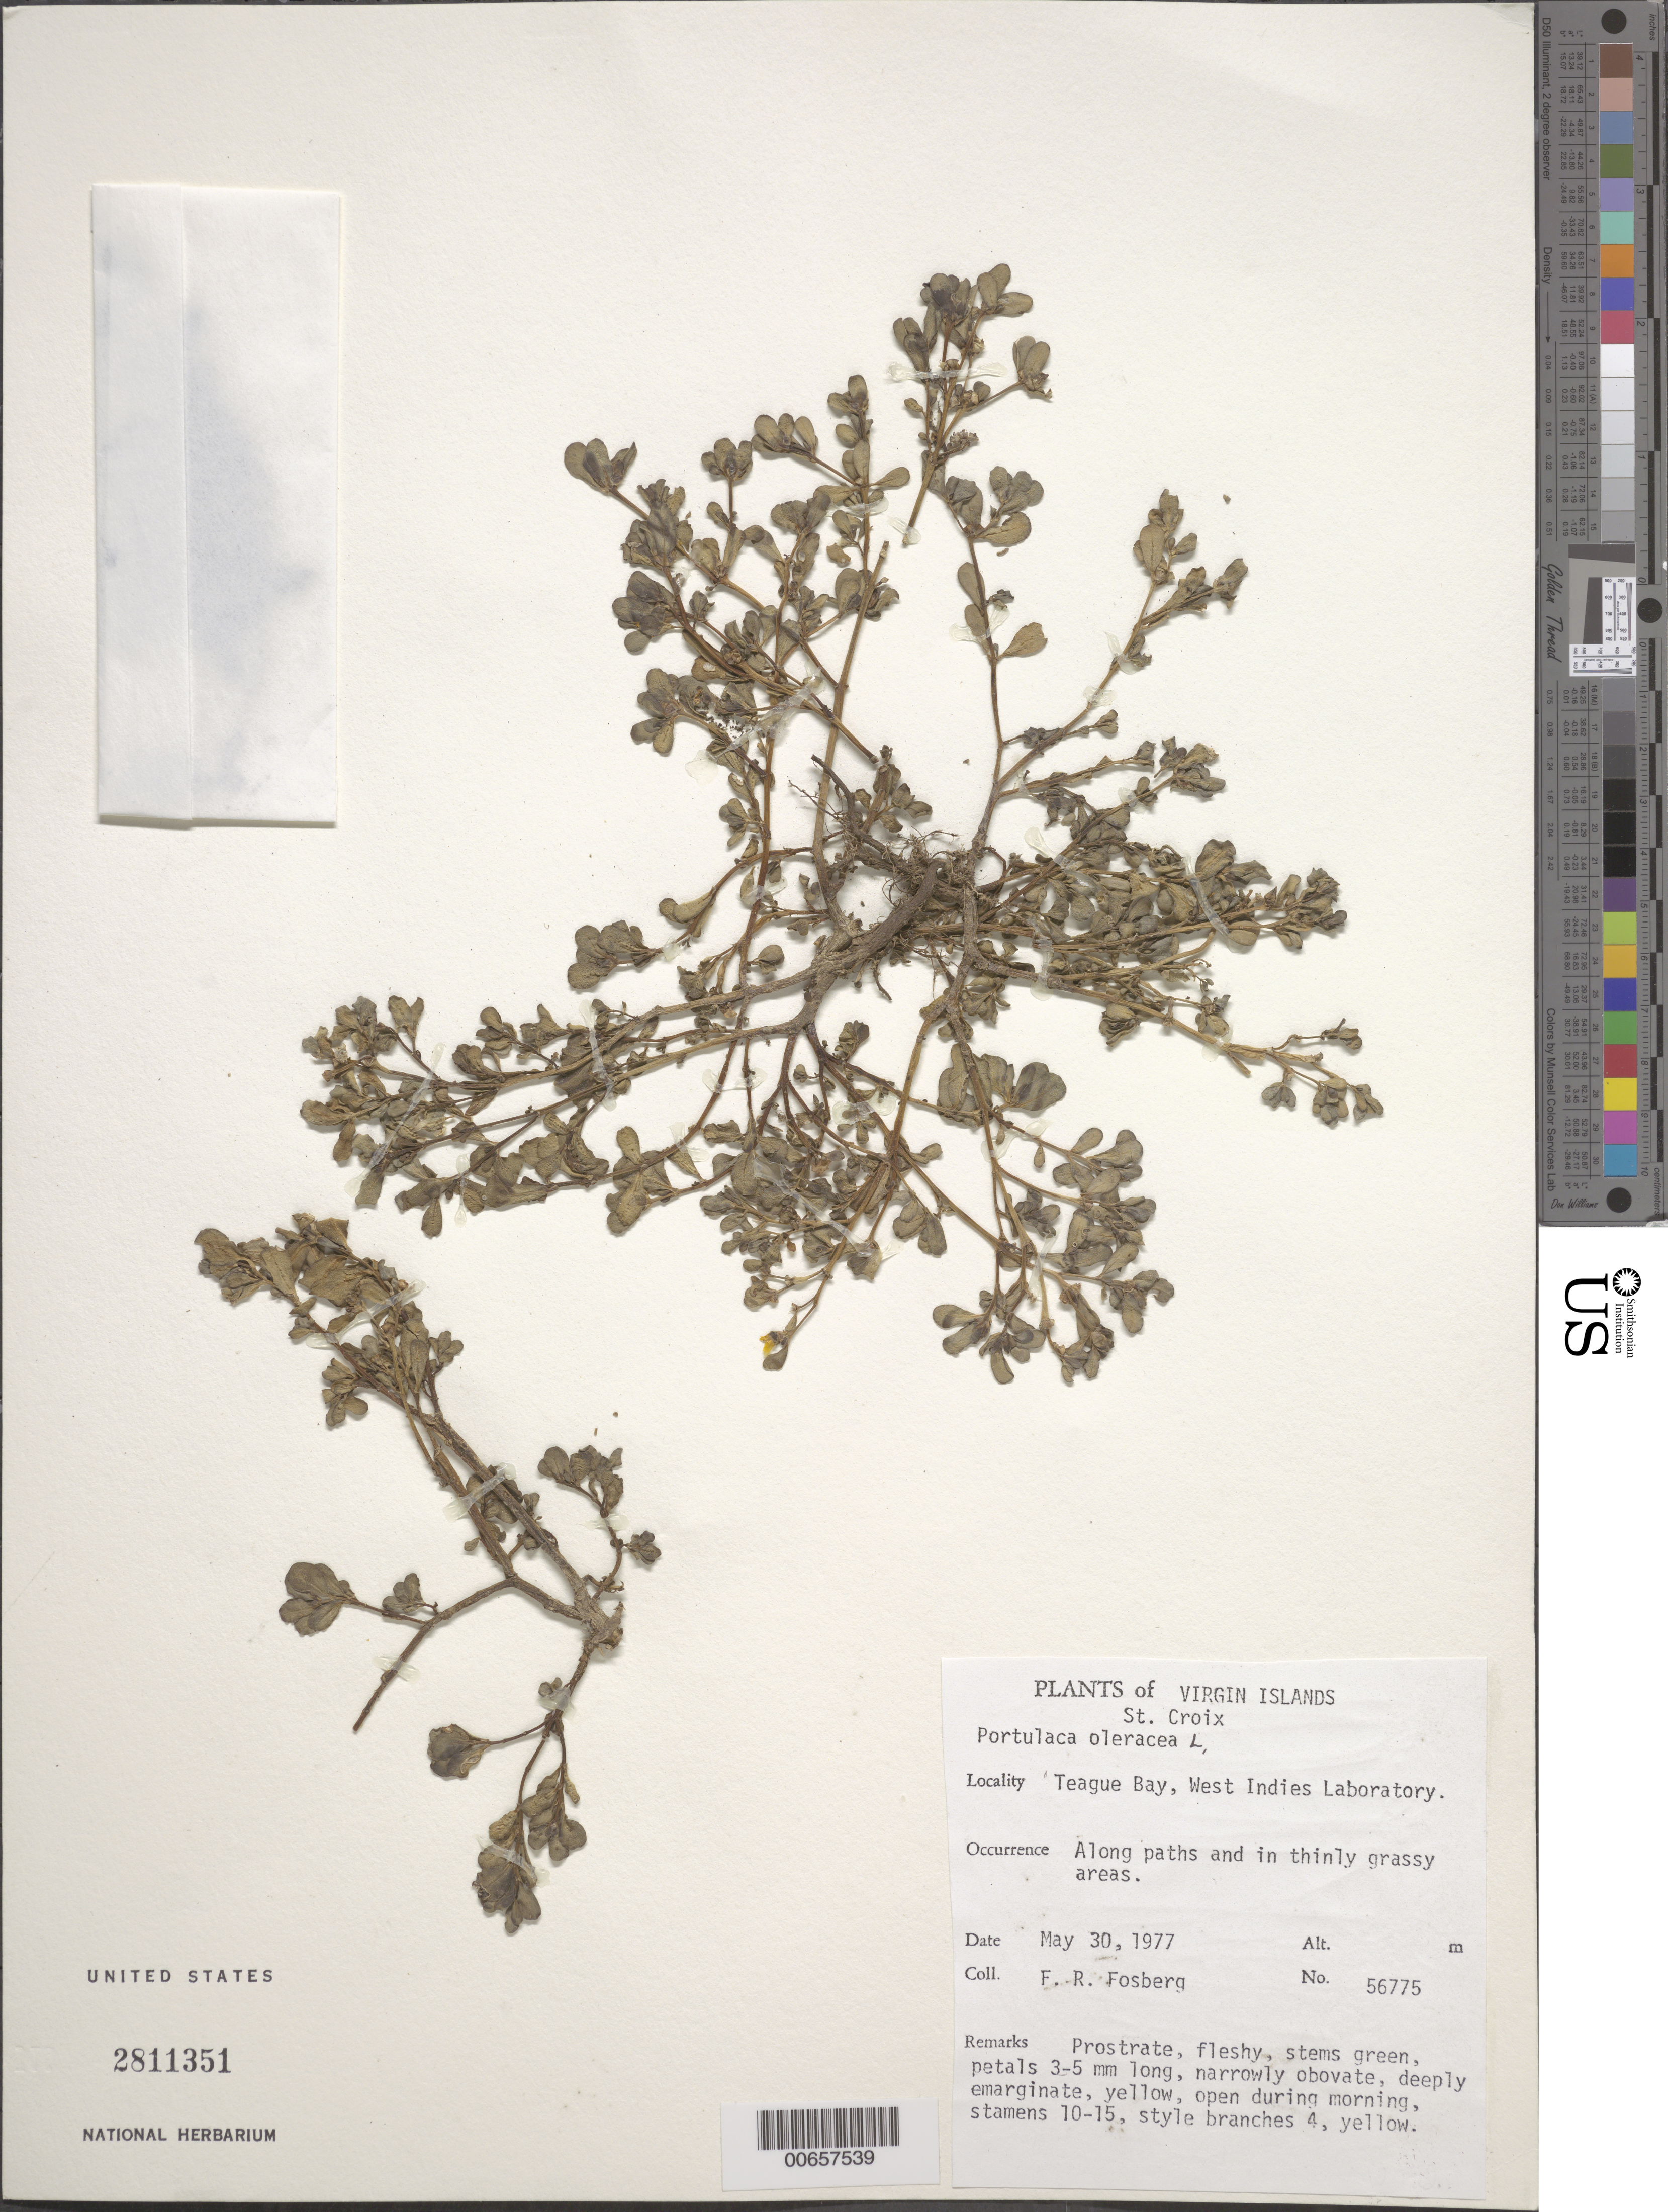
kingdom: Plantae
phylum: Tracheophyta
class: Magnoliopsida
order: Caryophyllales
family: Portulacaceae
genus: Portulaca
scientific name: Portulaca oleracea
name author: L.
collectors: F. R. Fosberg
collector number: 56775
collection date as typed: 30 May 1977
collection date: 1977-05-30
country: U.S. Virgin Islands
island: St. Croix Island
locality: Teague Bay, West Indies Lab.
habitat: Along paths and in thinly grassy areas.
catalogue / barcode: US 2811351